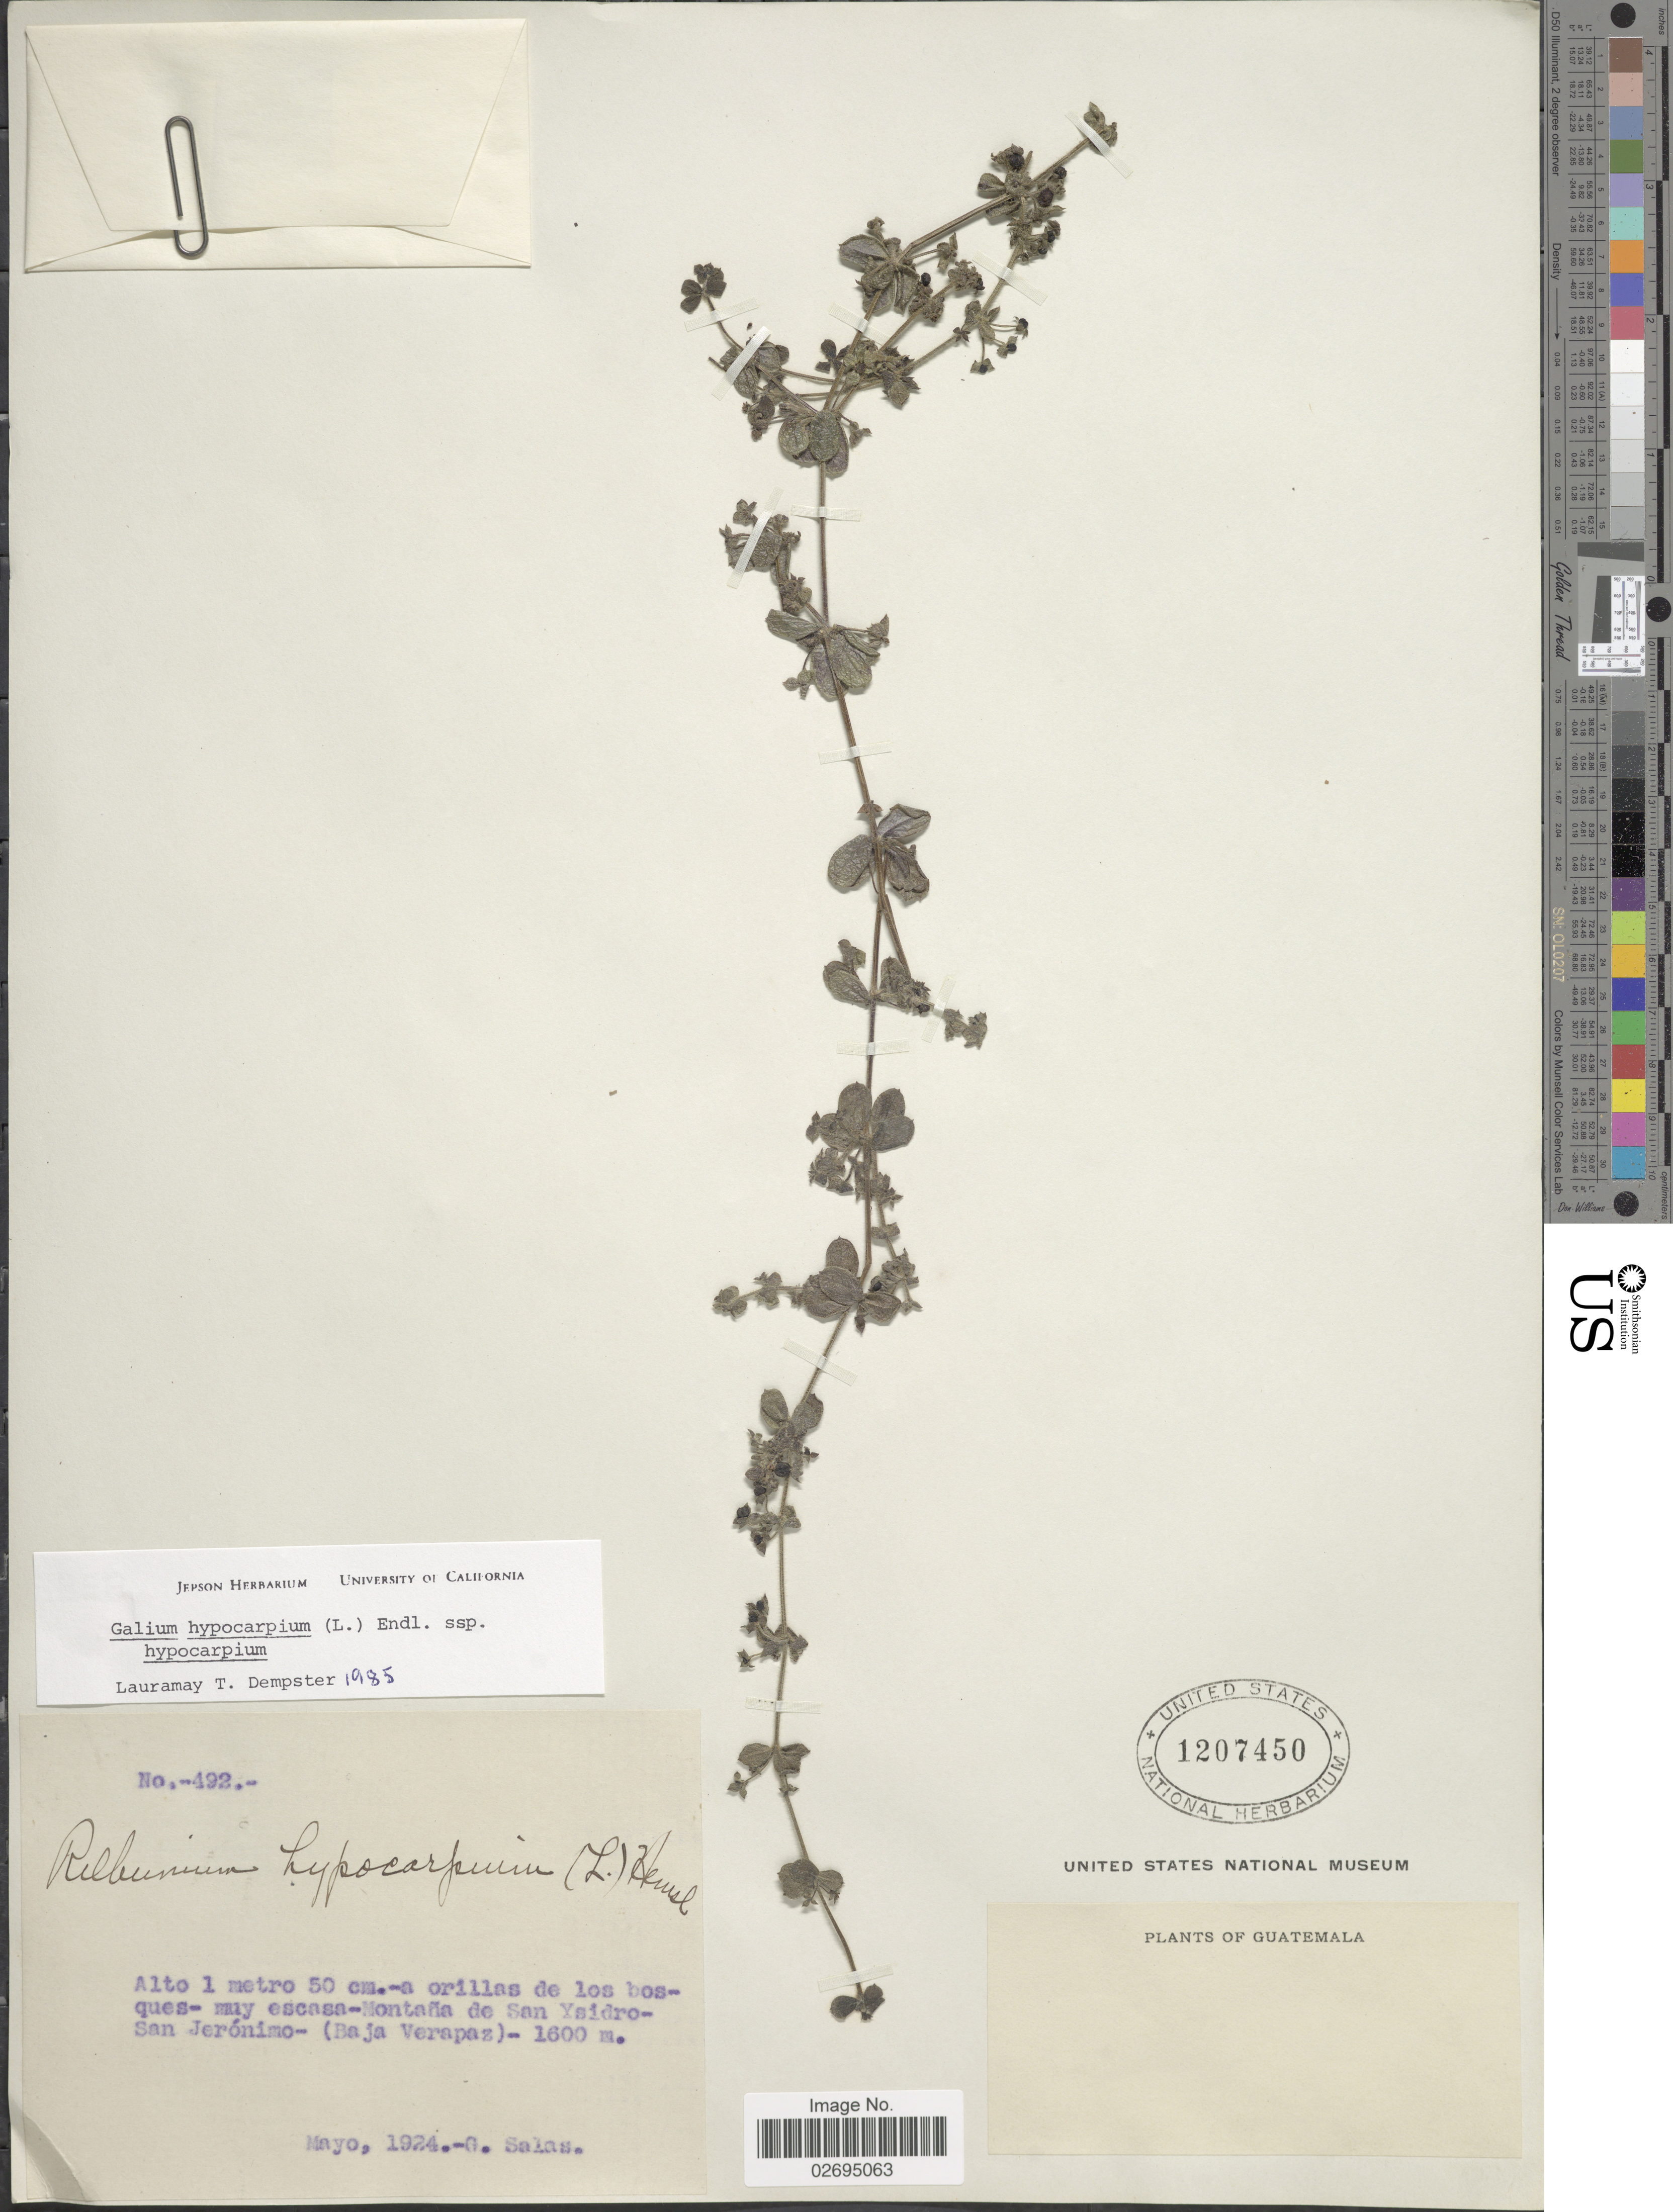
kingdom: Plantae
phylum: Tracheophyta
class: Magnoliopsida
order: Gentianales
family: Rubiaceae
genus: Galium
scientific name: Galium hypocarpium subsp. hypocarpium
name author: (L.) Endl. ex Griseb.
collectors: G. Salas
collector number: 492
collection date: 1924-05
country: Guatemala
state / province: Baja Verapaz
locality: Montaña de San Ysidro-San Jerónimo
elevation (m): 1600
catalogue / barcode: US 1207450